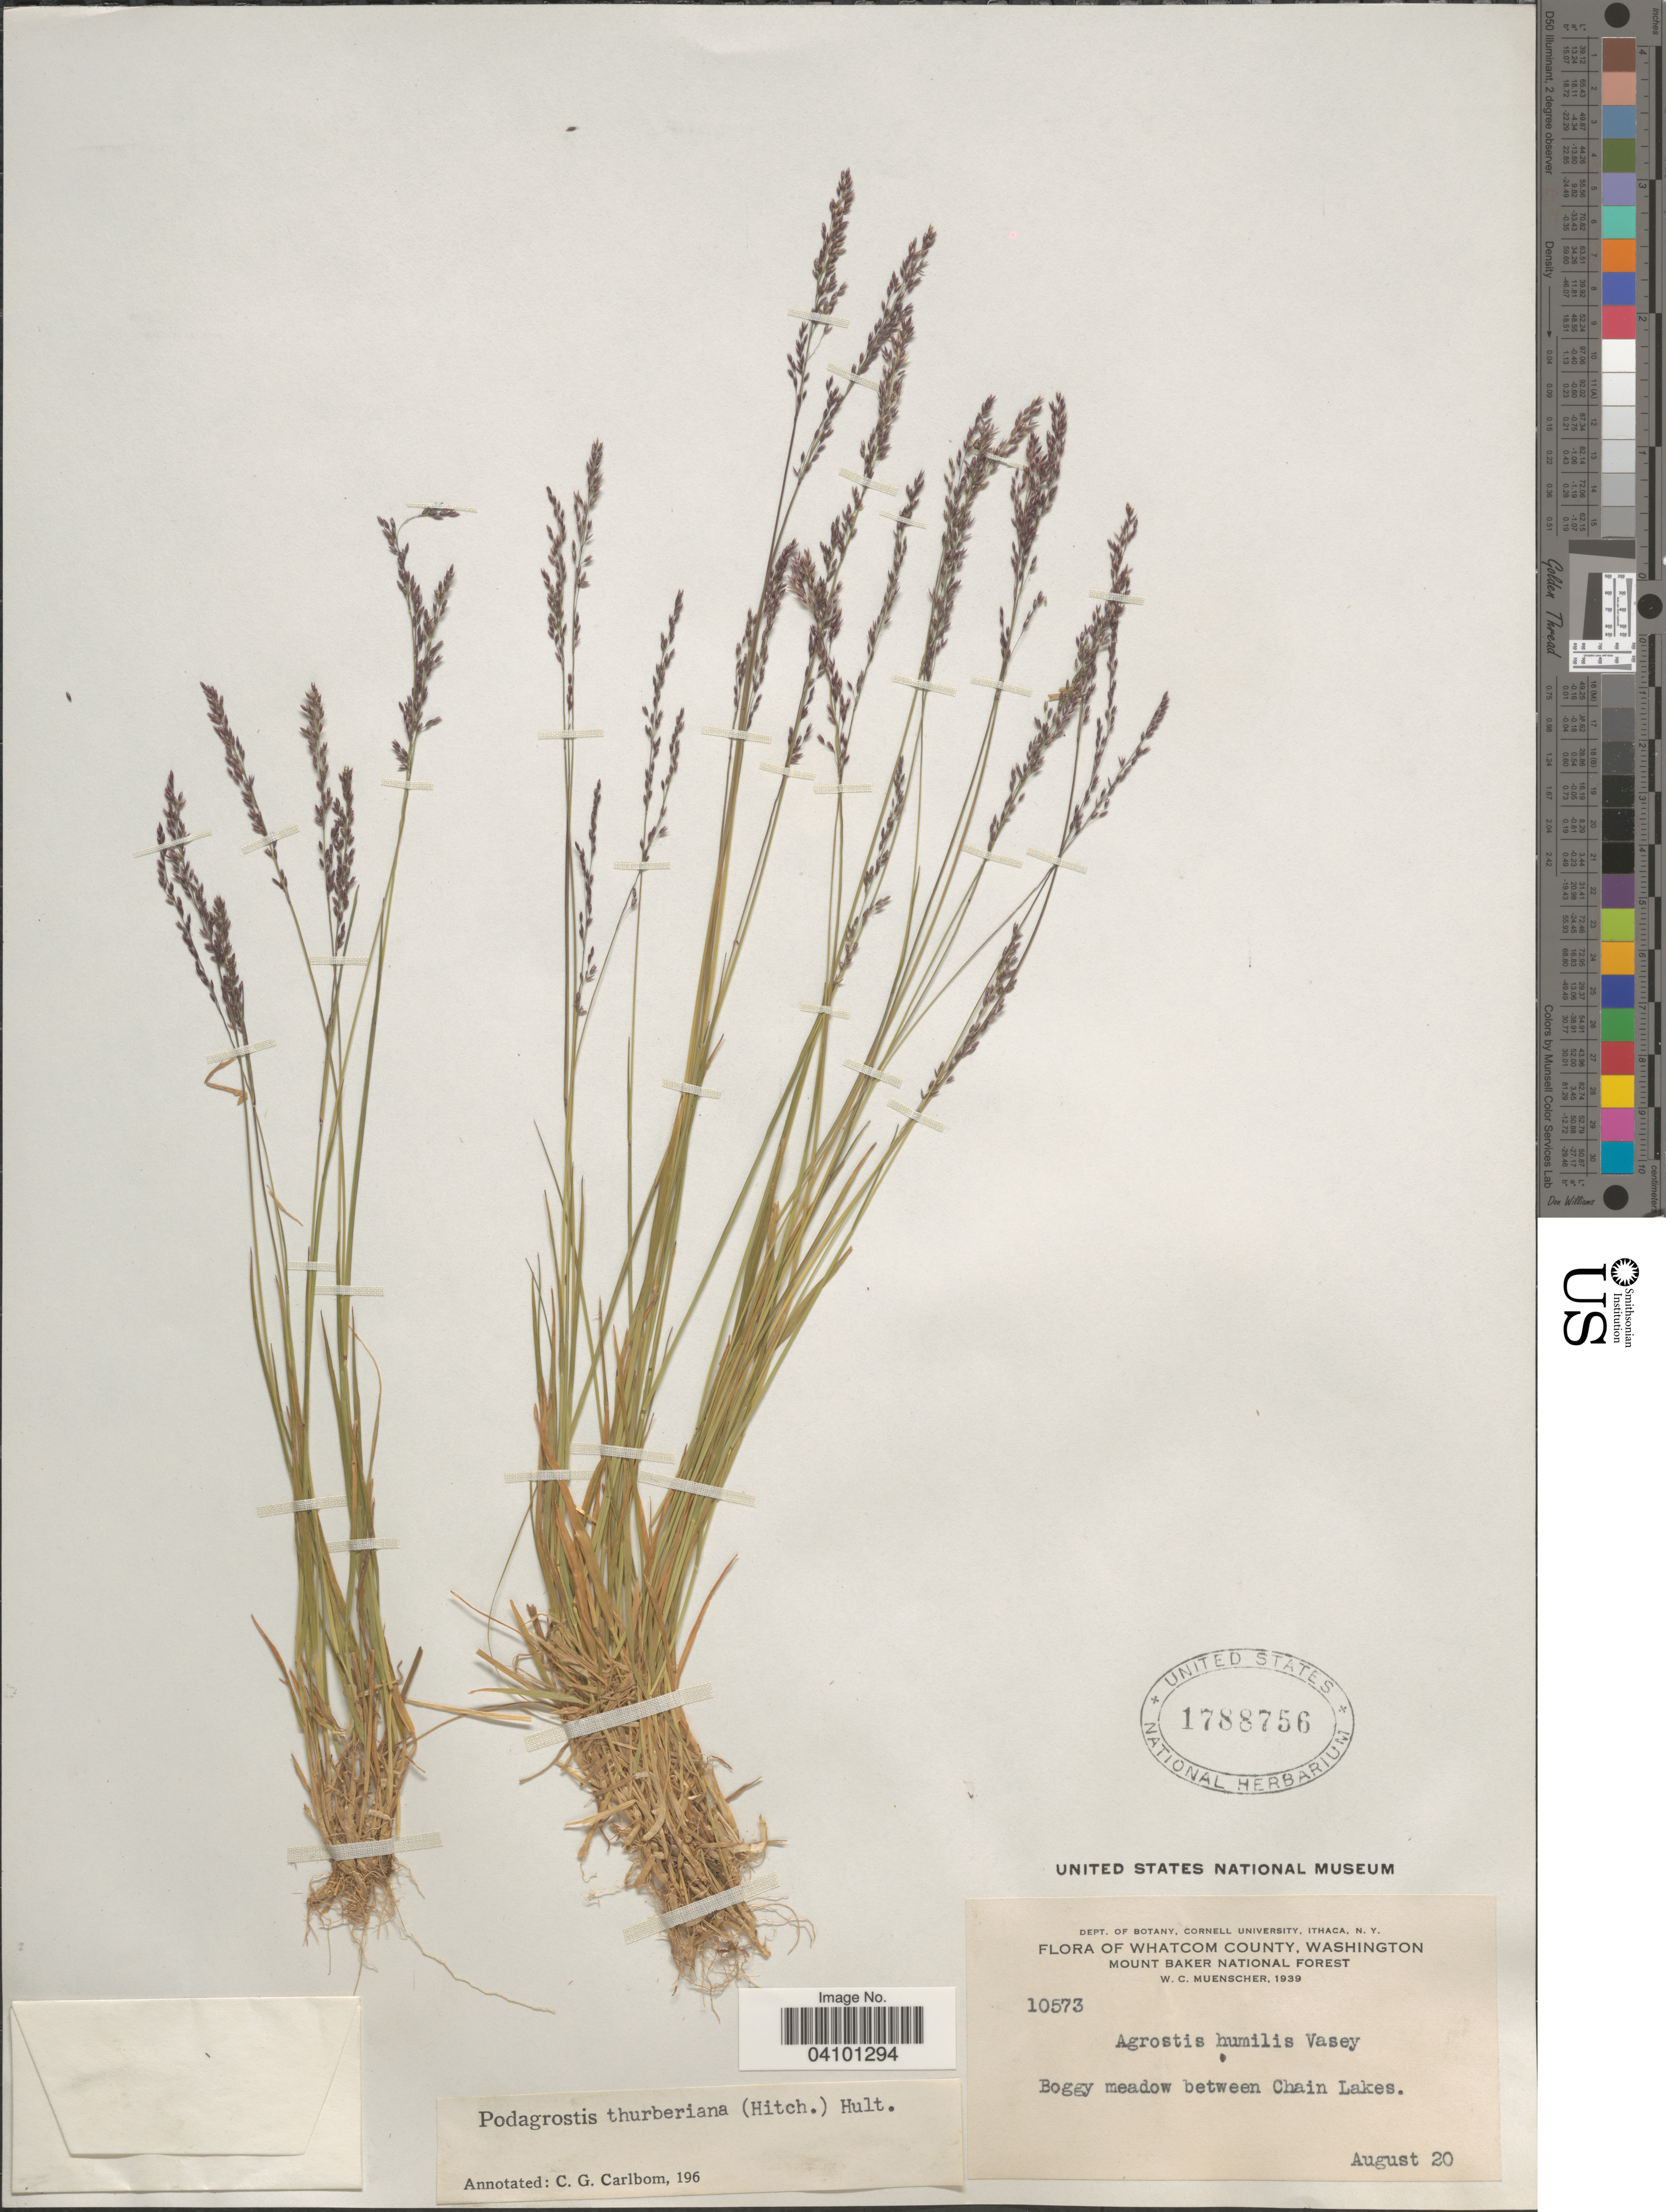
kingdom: Plantae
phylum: Tracheophyta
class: Liliopsida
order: Poales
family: Poaceae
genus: Podagrostis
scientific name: Podagrostis thurberiana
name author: Hitchc.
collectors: W. Muenscher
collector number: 10573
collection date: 1939-08-20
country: United States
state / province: Washington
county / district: Whatcom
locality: Whatcom County. Mount Baker National Forest. Boggy meadow between Chain Lakes.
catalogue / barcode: US 1788756